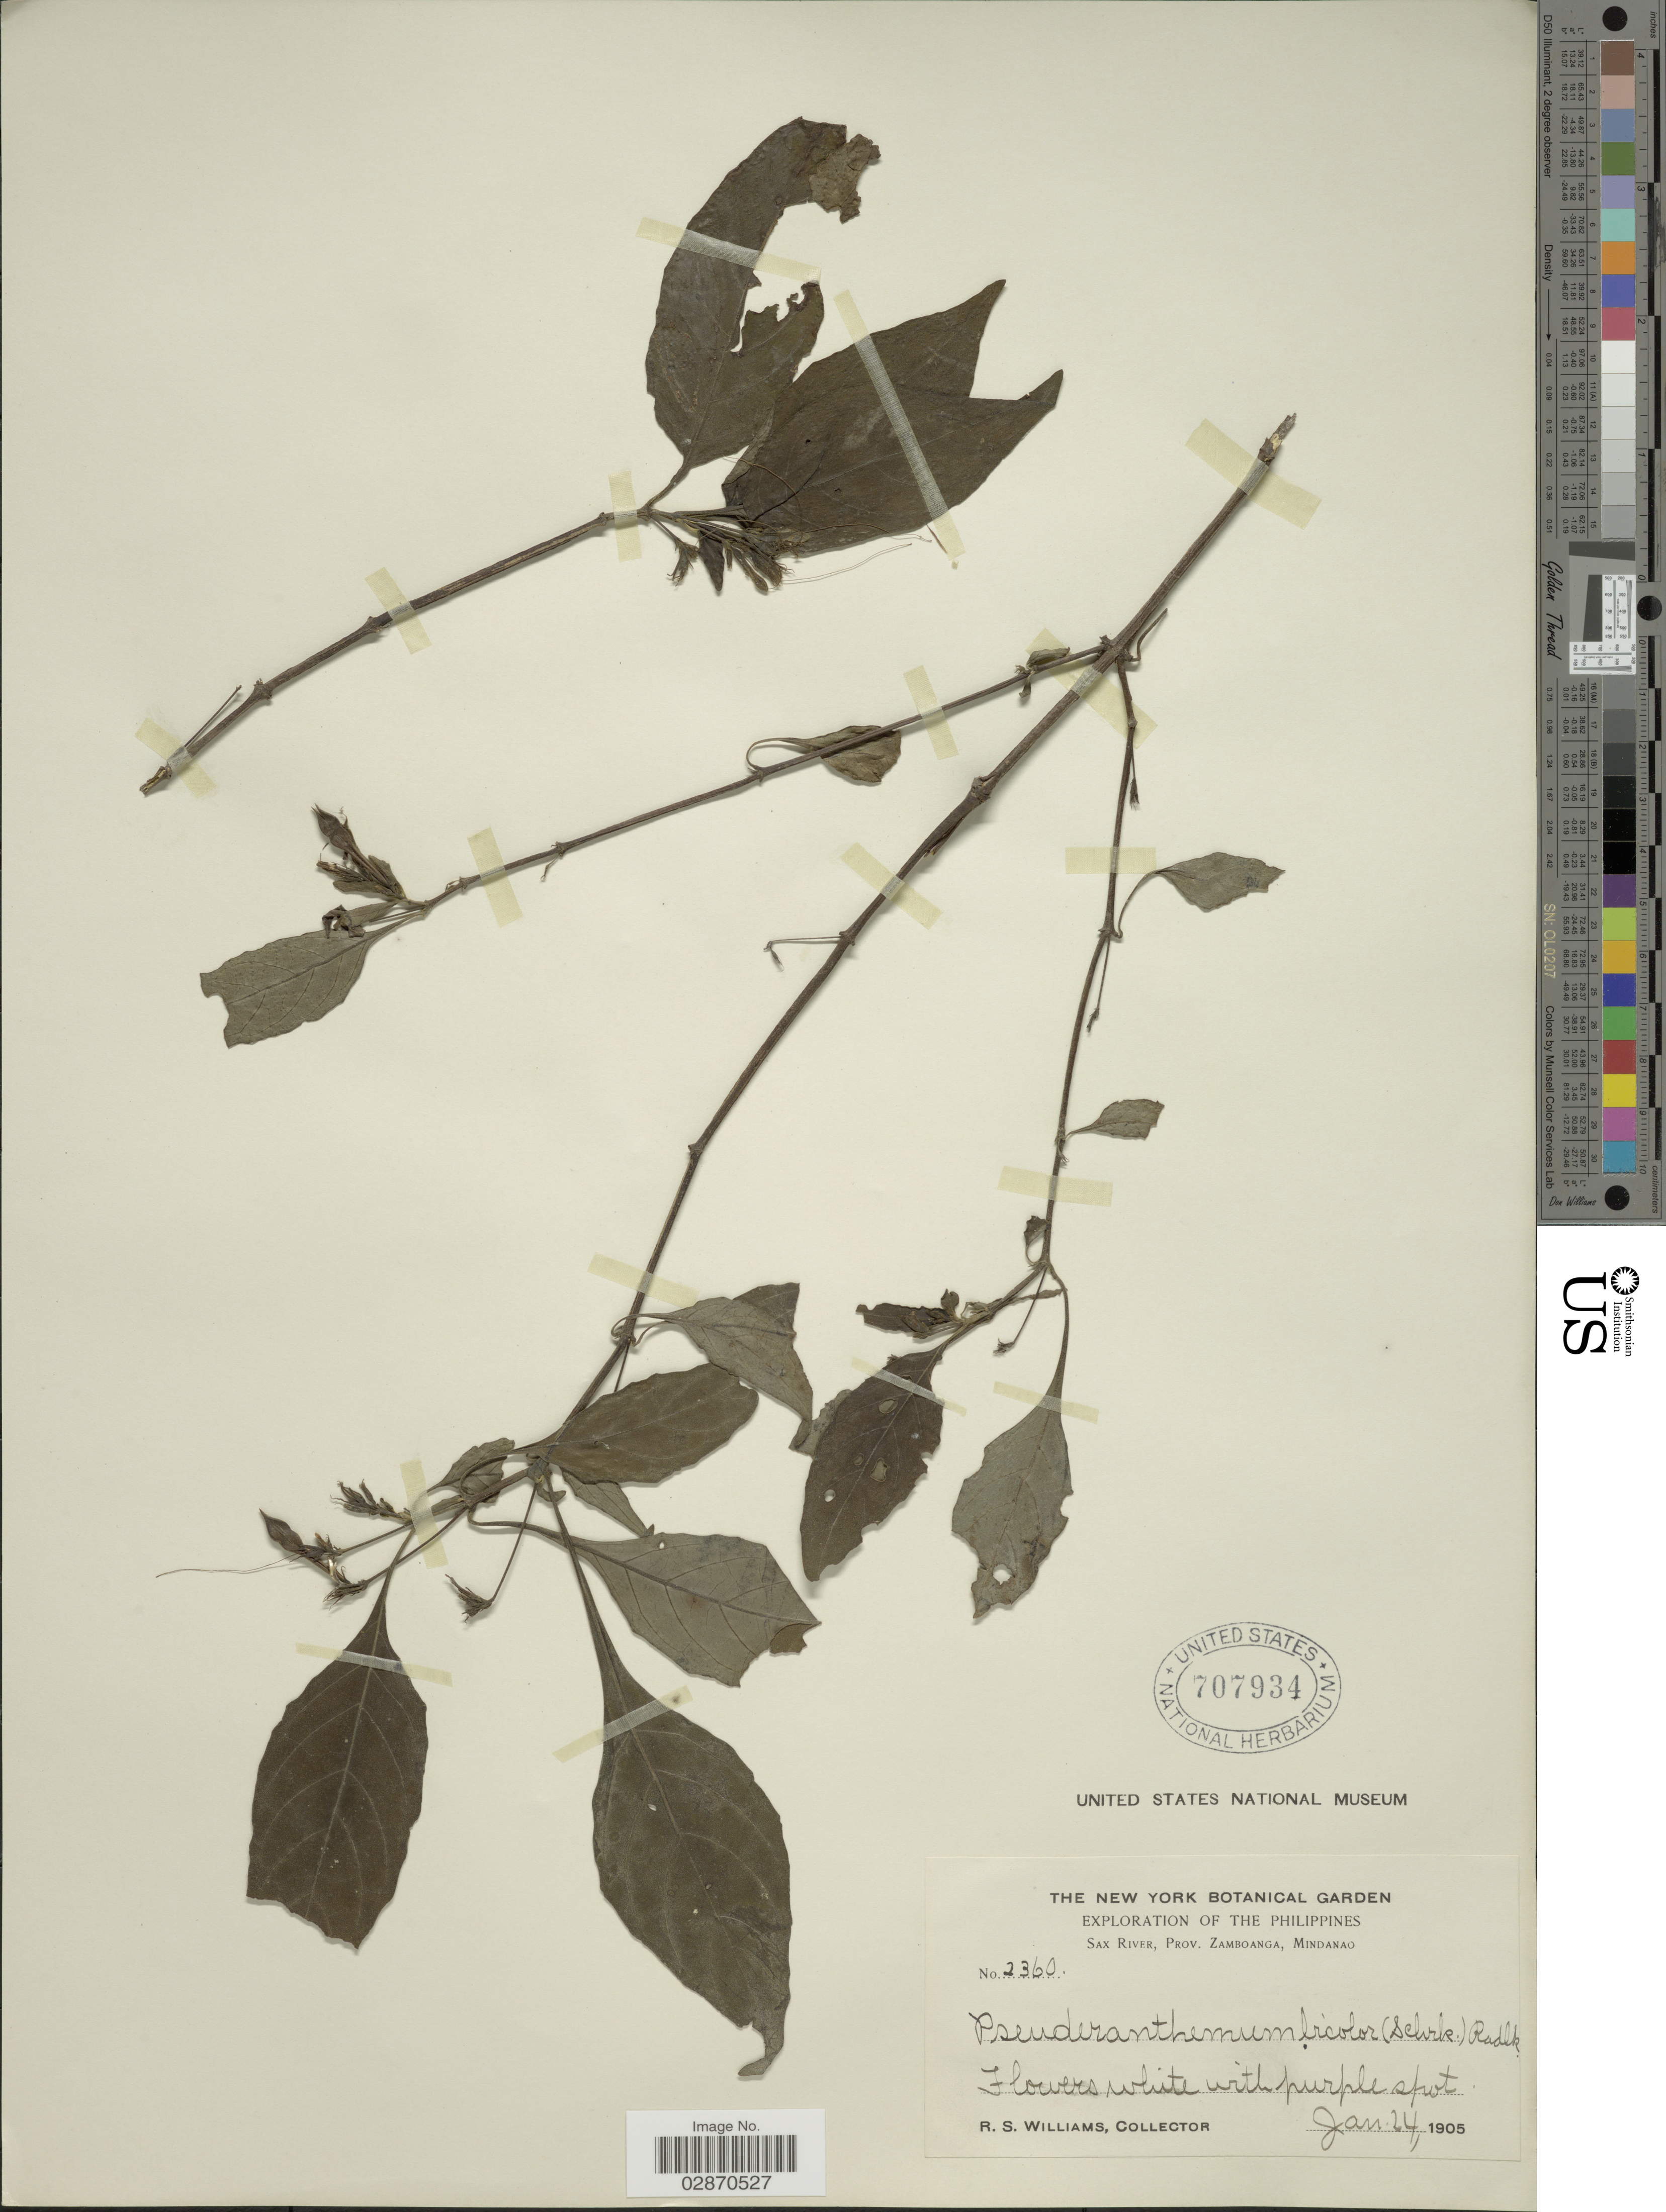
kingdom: Plantae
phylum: Tracheophyta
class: Magnoliopsida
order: Lamiales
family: Acanthaceae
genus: Pseuderanthemum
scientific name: Pseuderanthemum pulchellum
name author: (Andrews) Merr.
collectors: R. S. Williams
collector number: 2360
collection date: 1905-01-24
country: Philippines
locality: Sax River, Prov. Zamboanga, Mindanao.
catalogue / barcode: US 707934